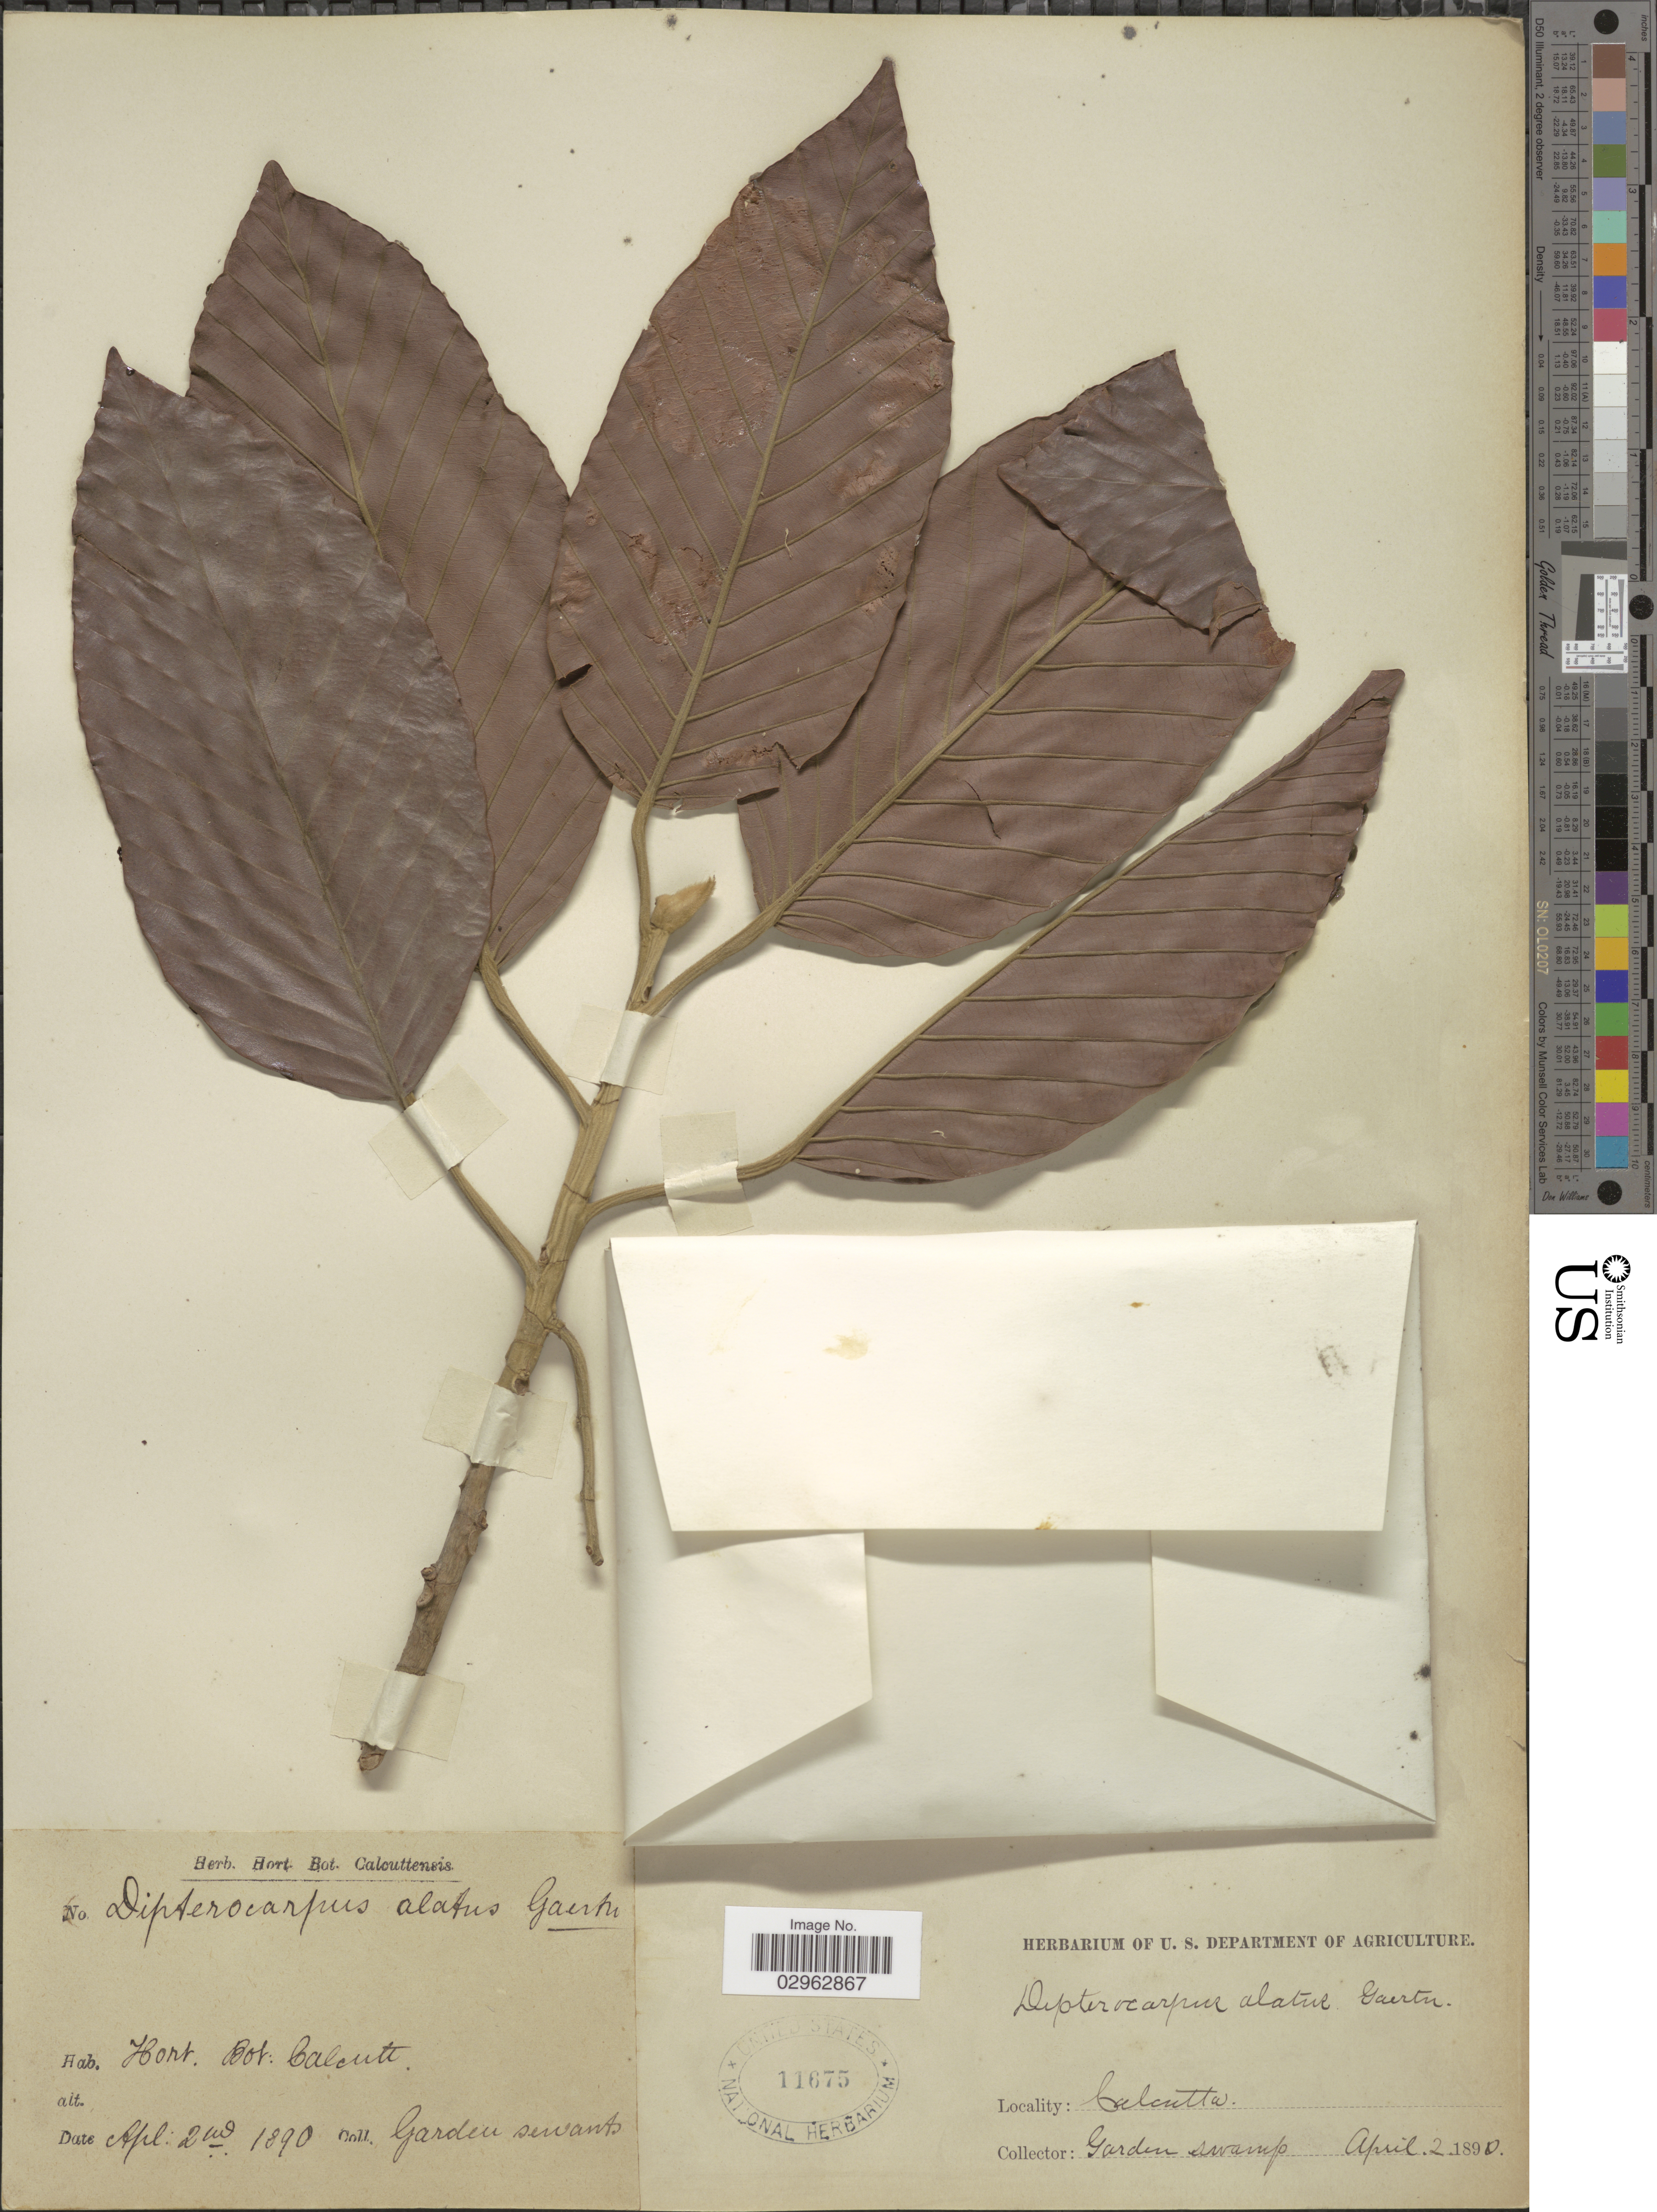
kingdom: Plantae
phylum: Tracheophyta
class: Magnoliopsida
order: Malvales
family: Dipterocarpaceae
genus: Dipterocarpus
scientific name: Dipterocarpus alatus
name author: Roxb.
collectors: Calcutta Botanic Garden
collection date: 1890-04-02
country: India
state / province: West Bengal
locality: Calcutta. Hort. Bot. Calcutt.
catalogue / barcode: US 11675